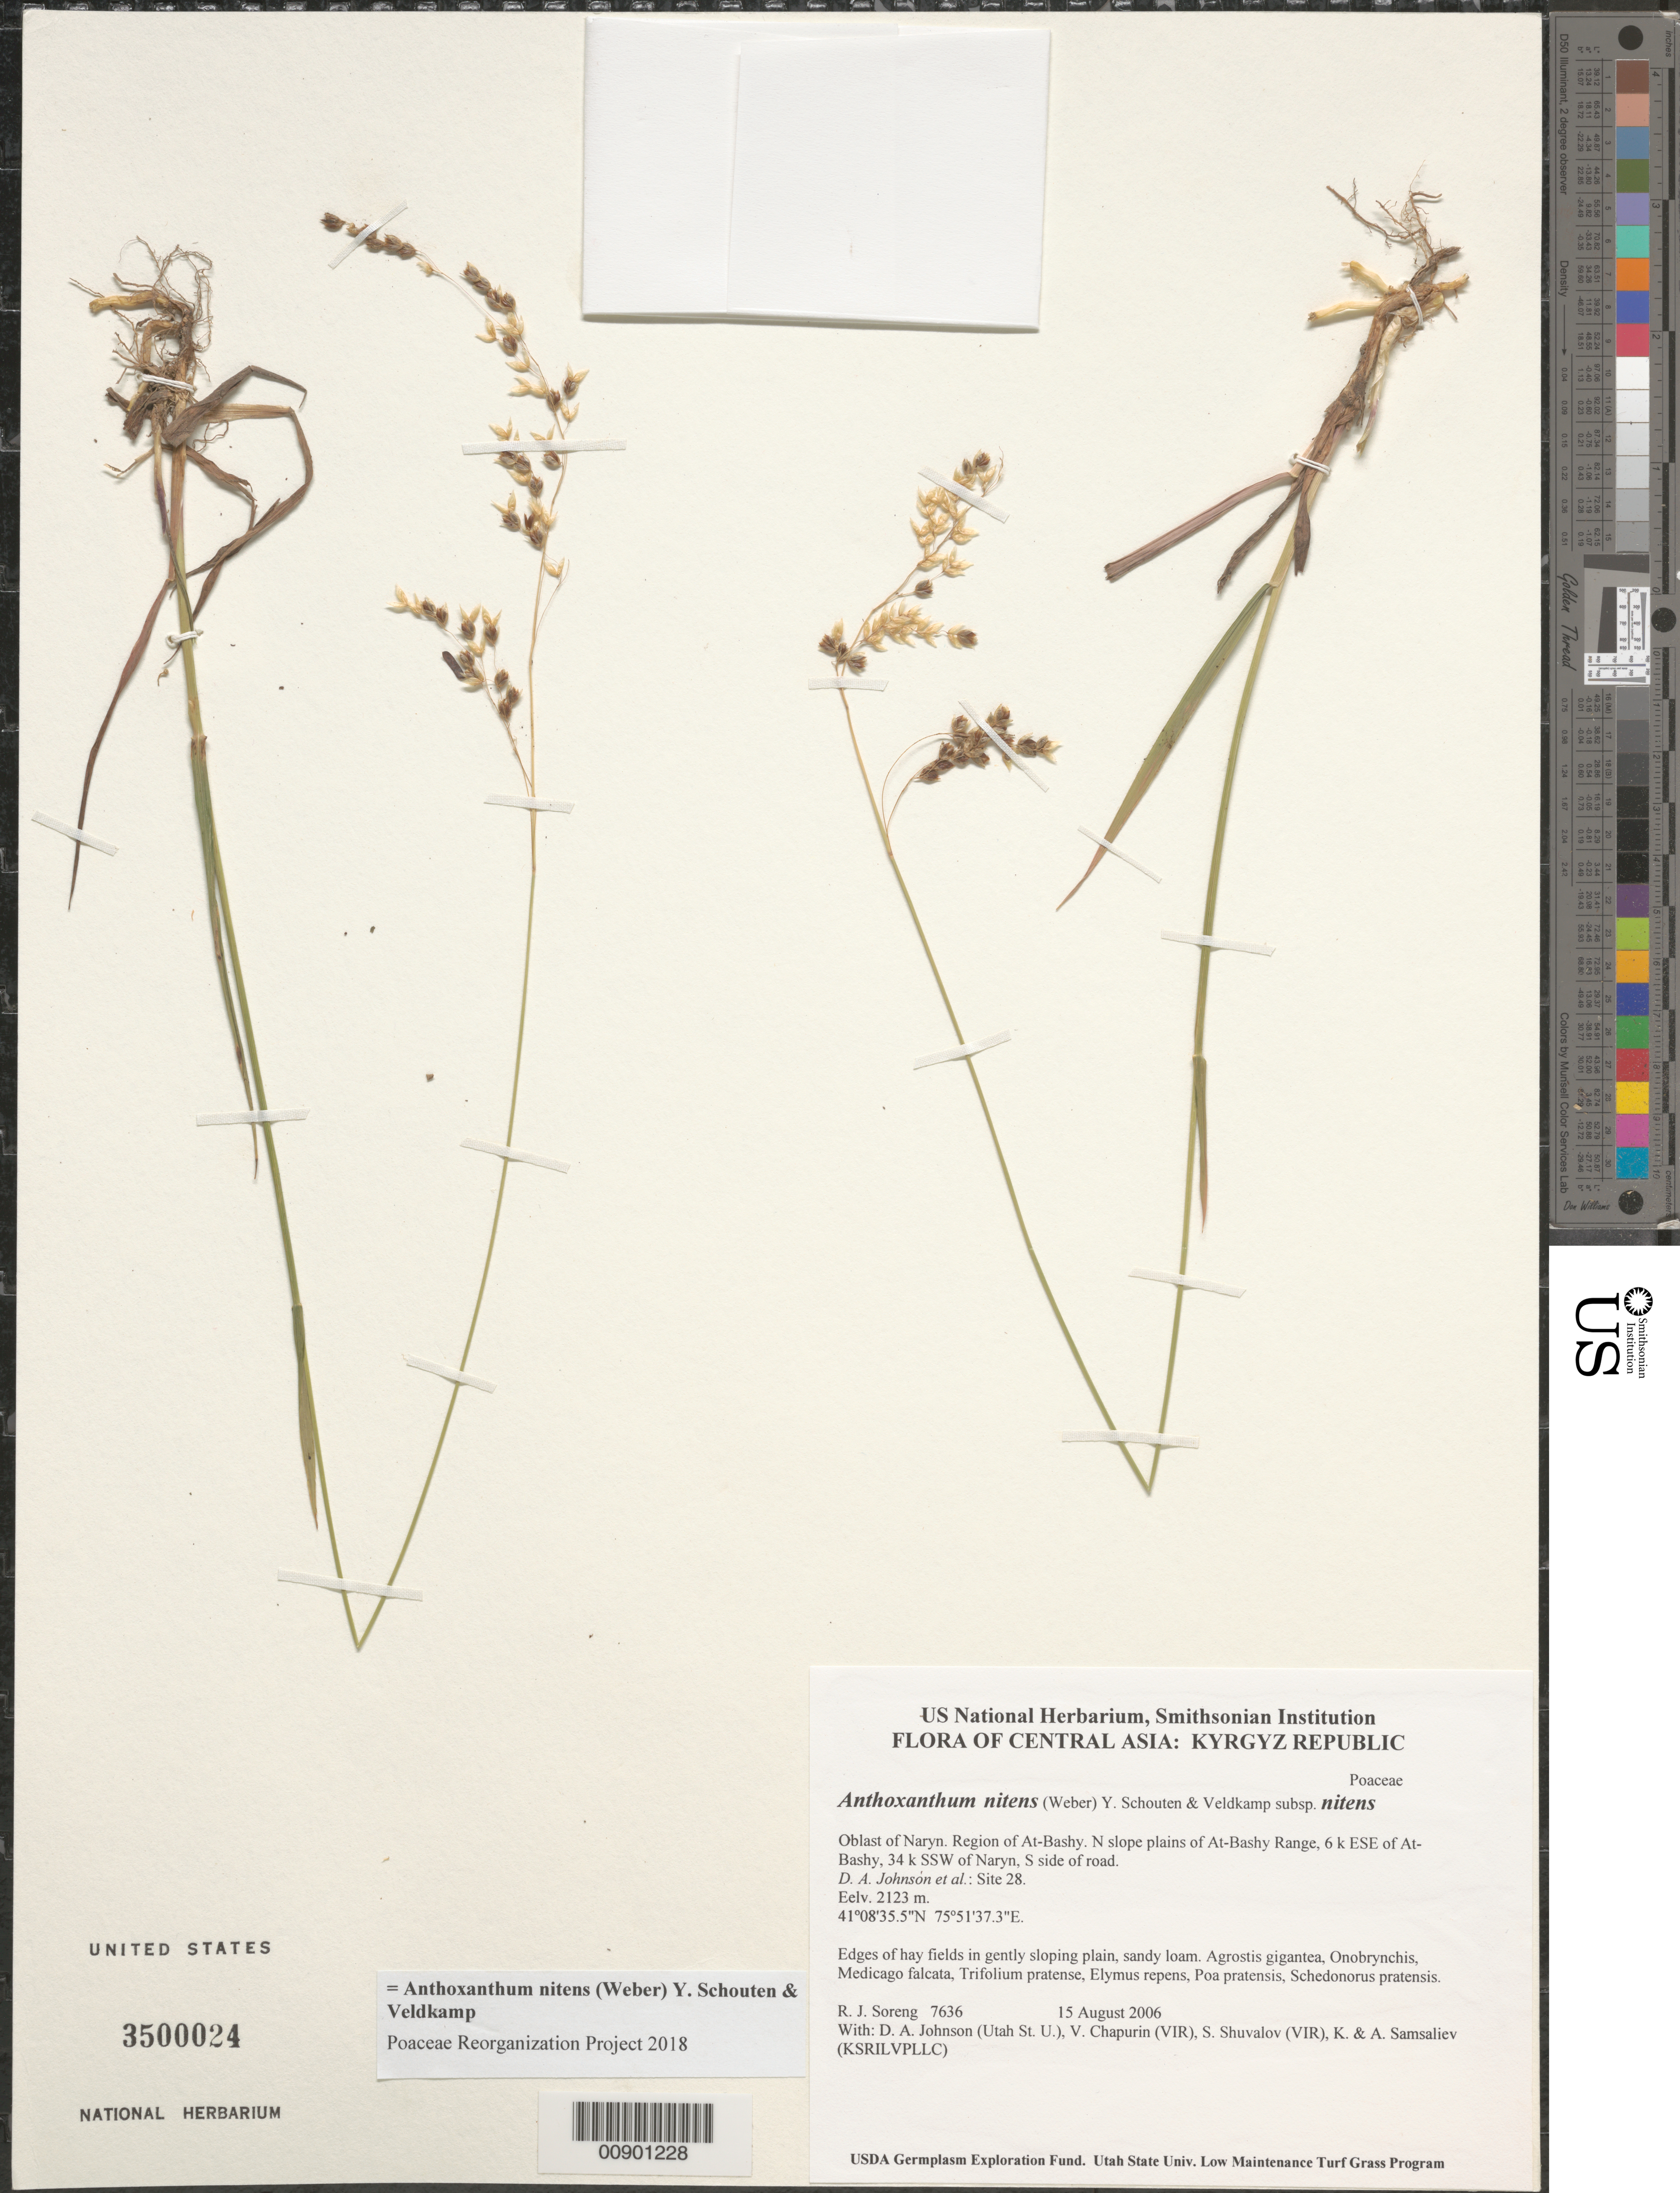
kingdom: Plantae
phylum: Tracheophyta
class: Liliopsida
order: Poales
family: Poaceae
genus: Anthoxanthum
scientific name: Anthoxanthum nitens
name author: (G.H. Weber) R.T.A. Schouten & Veldkamp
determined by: Poaceae Reorganization Project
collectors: R. J. Soreng, D. Johnson, S. Shuvalov, V. Chapurin, K. Samsaliev & A. Samsaliev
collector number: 7636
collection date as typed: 15 Aug 2006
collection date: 2006-08-15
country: Kyrgyzstan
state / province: Naryn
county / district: At-Bashy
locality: N slope plains of At-Bashy Range, 6 km ESE of At-Bashy, 34 km SSW of Naryn, S side of road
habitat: Edges of hay fields in gently sloping plain, sandy loam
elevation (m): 2123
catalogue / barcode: US 3500024